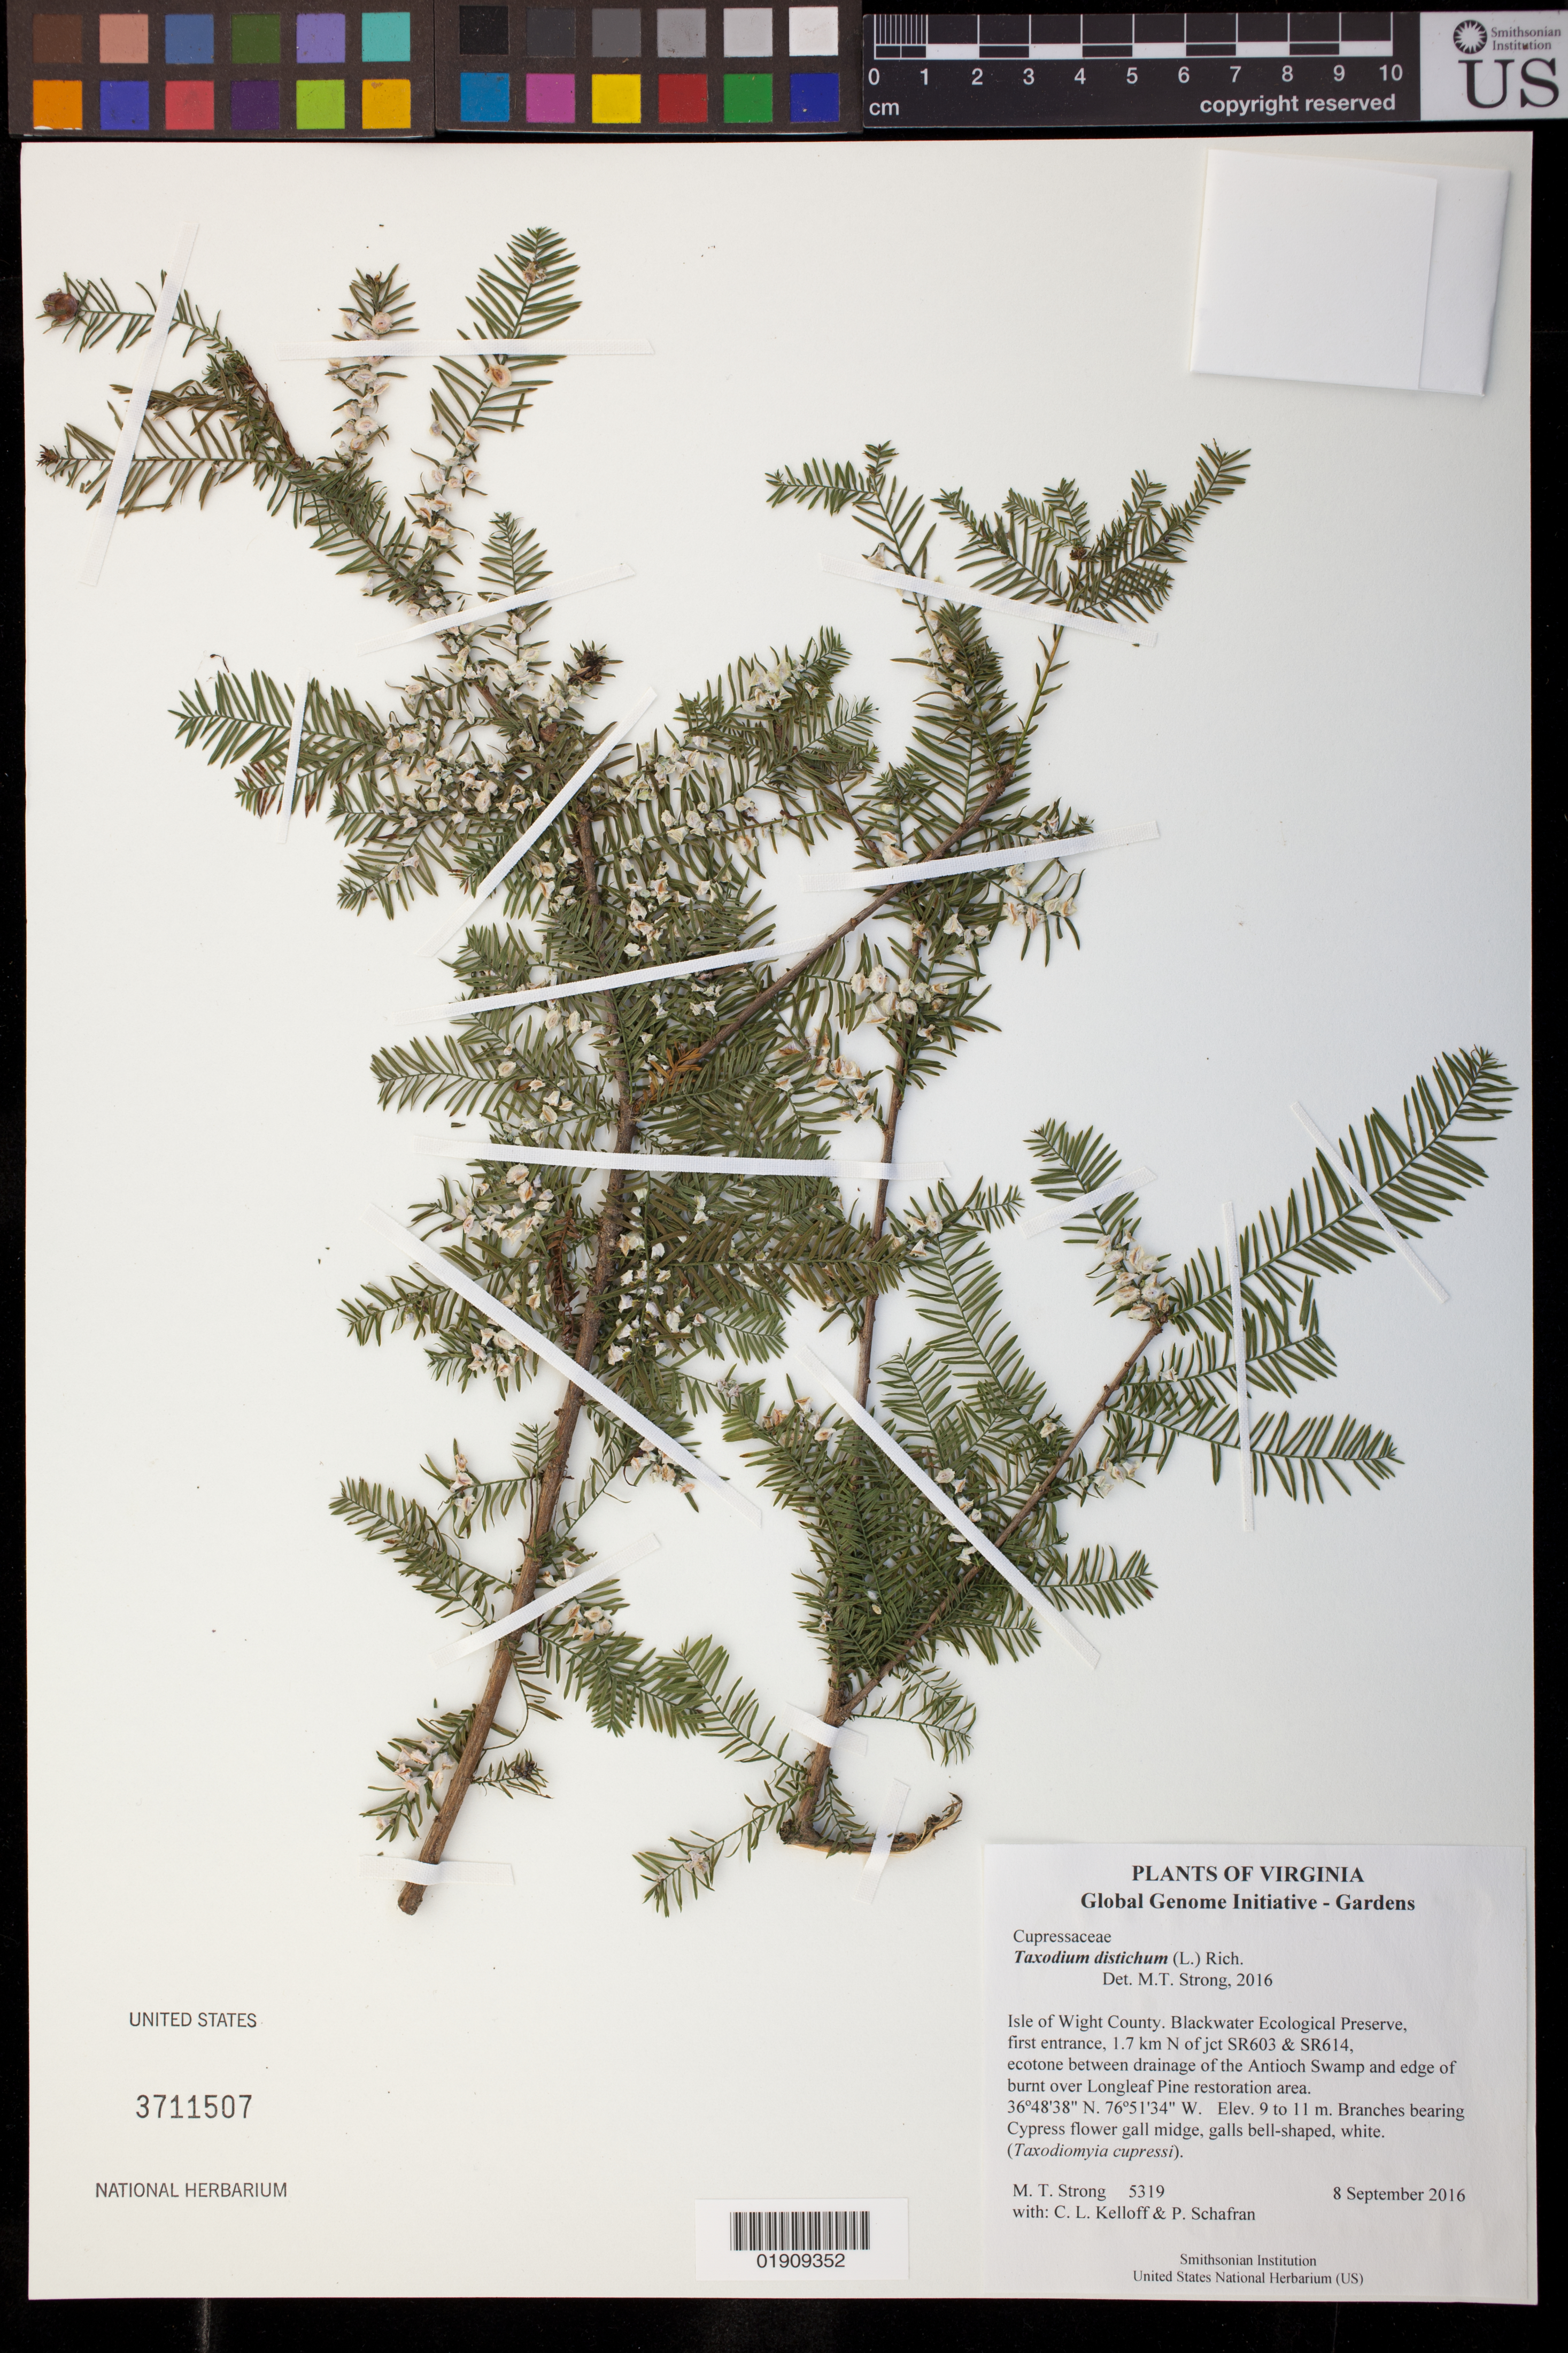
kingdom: Plantae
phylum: Tracheophyta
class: Pinopsida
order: Pinales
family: Cupressaceae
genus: Taxodium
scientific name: Taxodium distichum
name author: (L.) Rich.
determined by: Strong, M. T., (US), Smithsonian Institution - National Museum of Natural History (UNITED STATES)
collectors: M. T. Strong, C. L. Kelloff & P. Schafran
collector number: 5319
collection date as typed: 8 September 2016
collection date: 2016-09-08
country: United States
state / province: Virginia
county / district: Isle of Wight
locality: Blackwater Ecological Preserve, first entrance, 1.7 km N of jct SR603 & SR614, ecotone between drainage of the Antioch Swamp and edge of burnt over Longleaf Rine restoration area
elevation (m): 9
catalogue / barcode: US 3711507